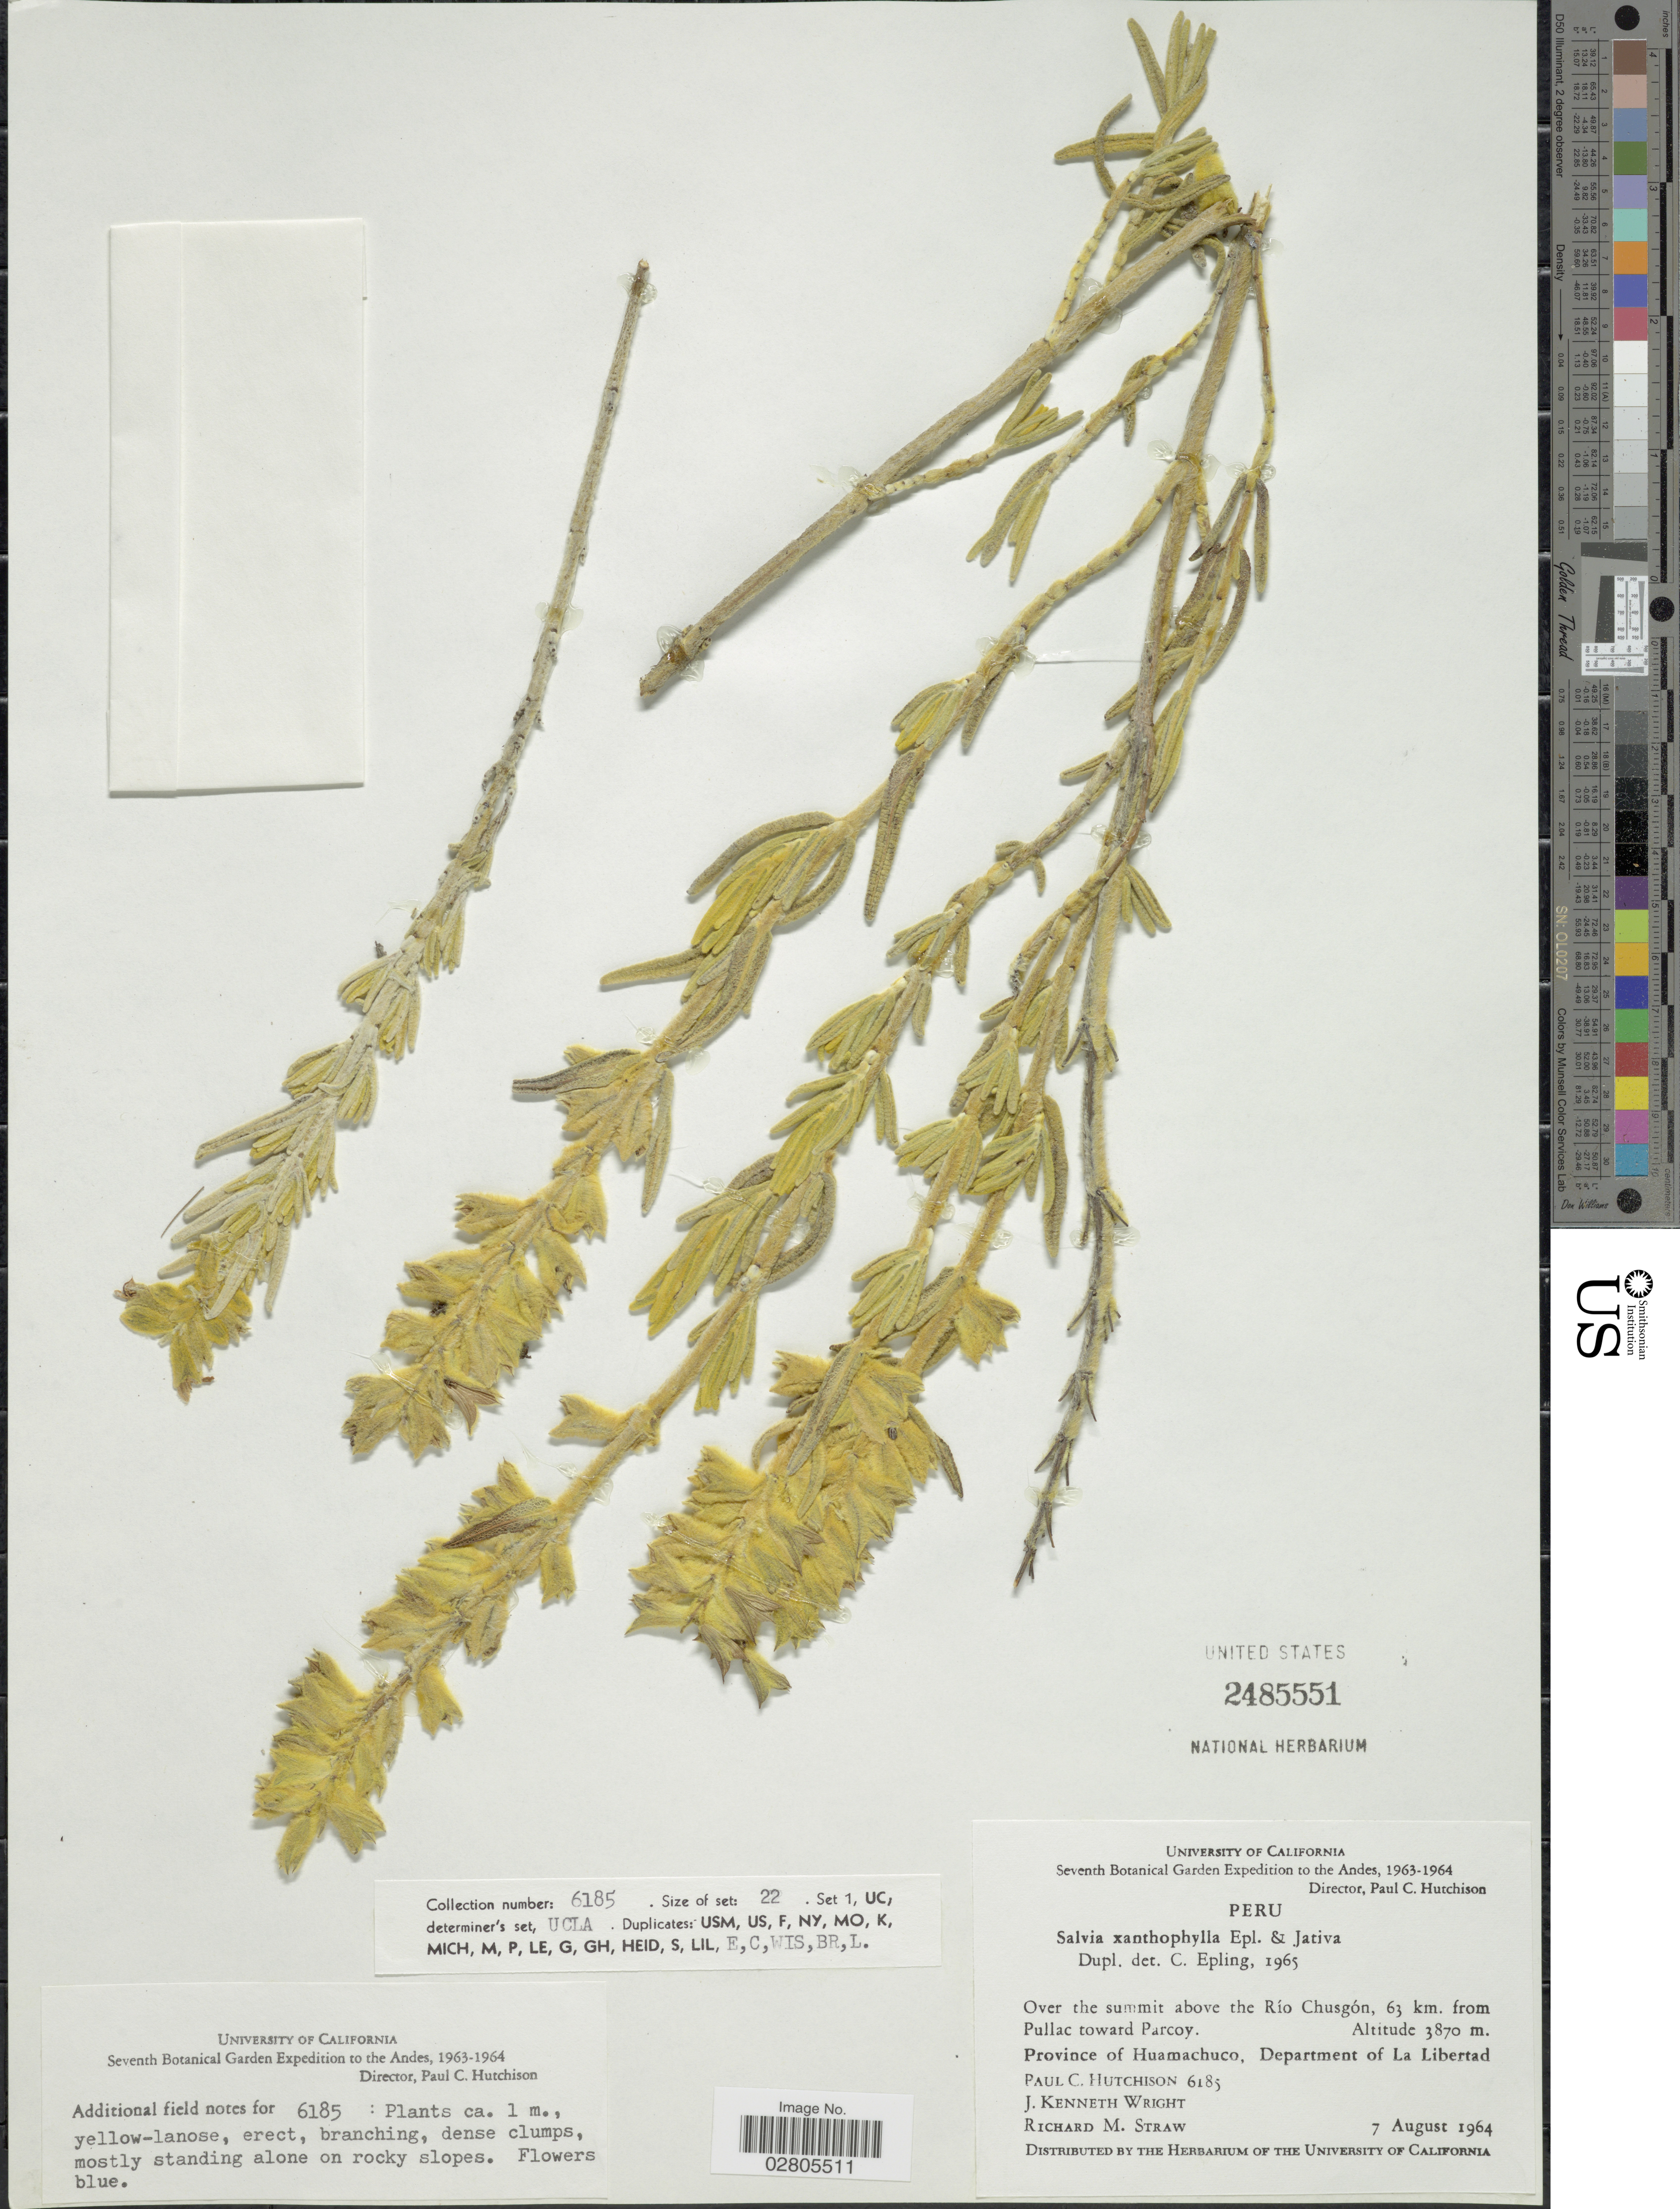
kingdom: Plantae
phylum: Tracheophyta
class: Magnoliopsida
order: Lamiales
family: Lamiaceae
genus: Salvia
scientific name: Salvia xanthophylla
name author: Epling & Játiva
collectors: P. C. Hutchison, J. K. Wright & R. M. Straw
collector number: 6185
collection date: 1964-08-07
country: Peru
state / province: La Libertad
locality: Over the summit above the Río Chusgón, 63 km. from Pullac toward Parcoy. Province of Huamachuco, Department of La Libertad.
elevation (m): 3870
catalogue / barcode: US 2485551